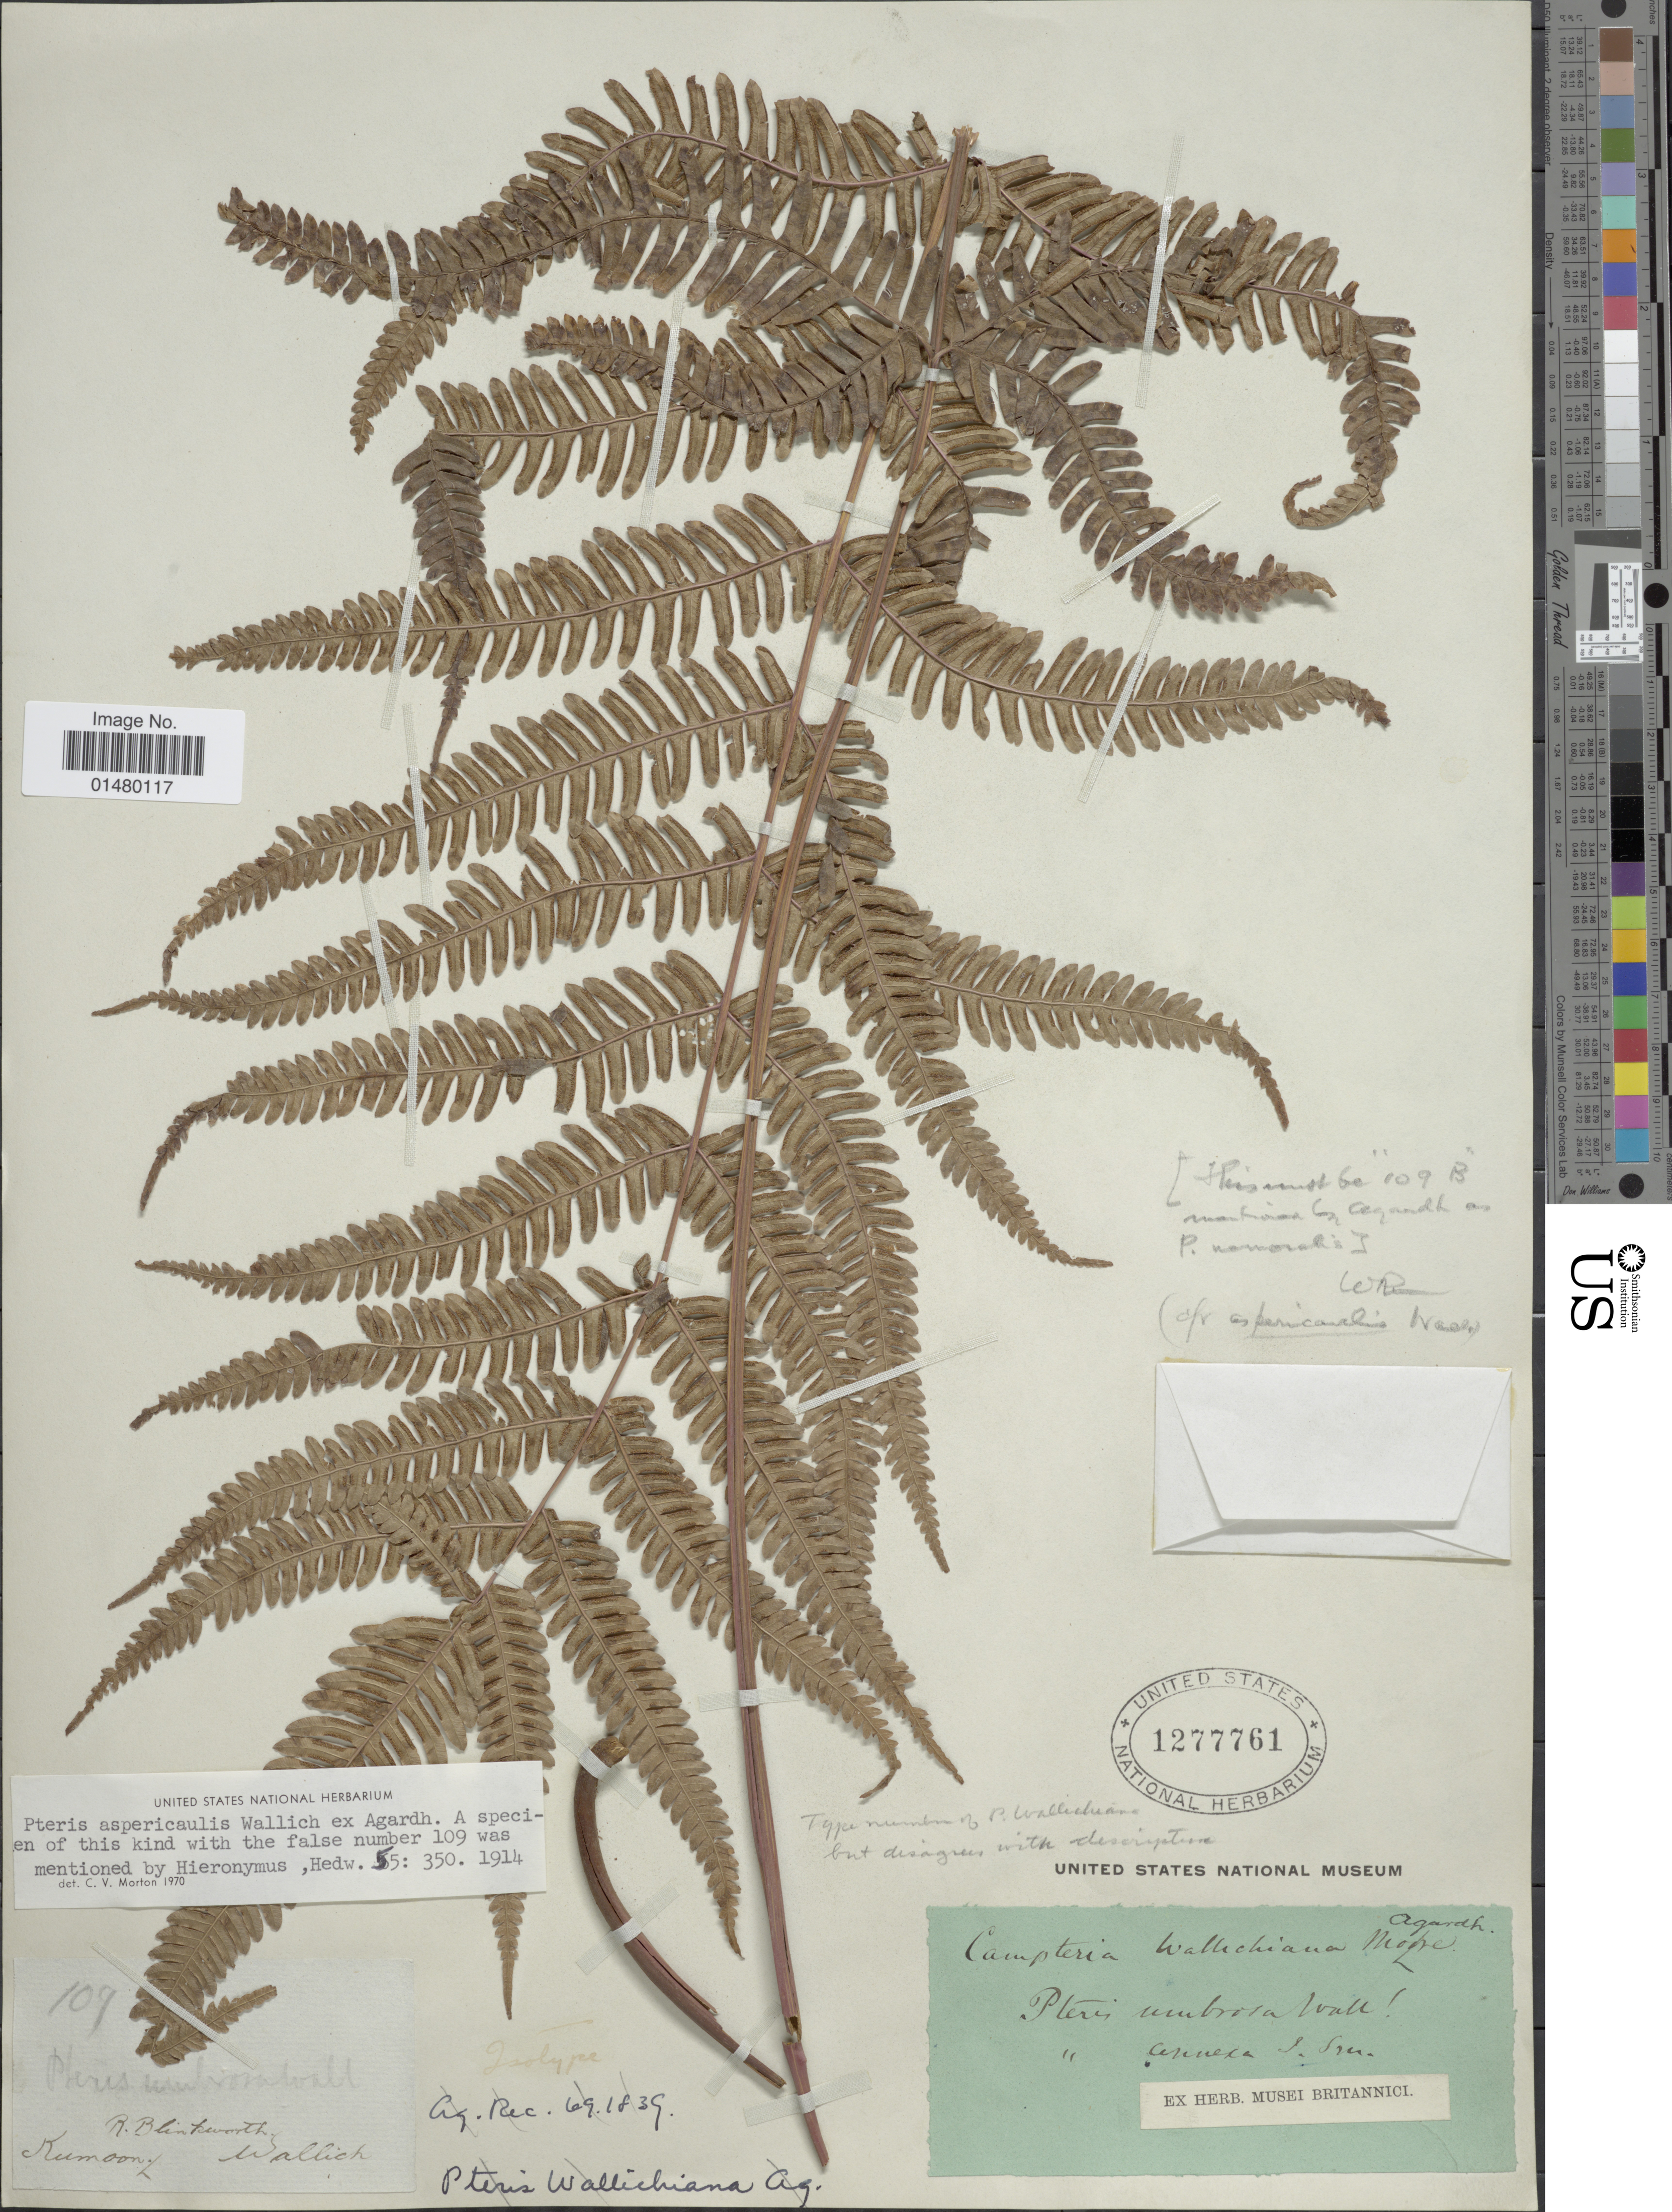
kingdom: Plantae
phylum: Tracheophyta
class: Polypodiopsida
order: Polypodiales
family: Pteridaceae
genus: Pteris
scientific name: Pteris aspericaulis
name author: Wall. ex Hieron.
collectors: -- Wallich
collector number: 109*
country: India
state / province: Uttarakhand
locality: Kumoonz [interpreted]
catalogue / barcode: US 1277761